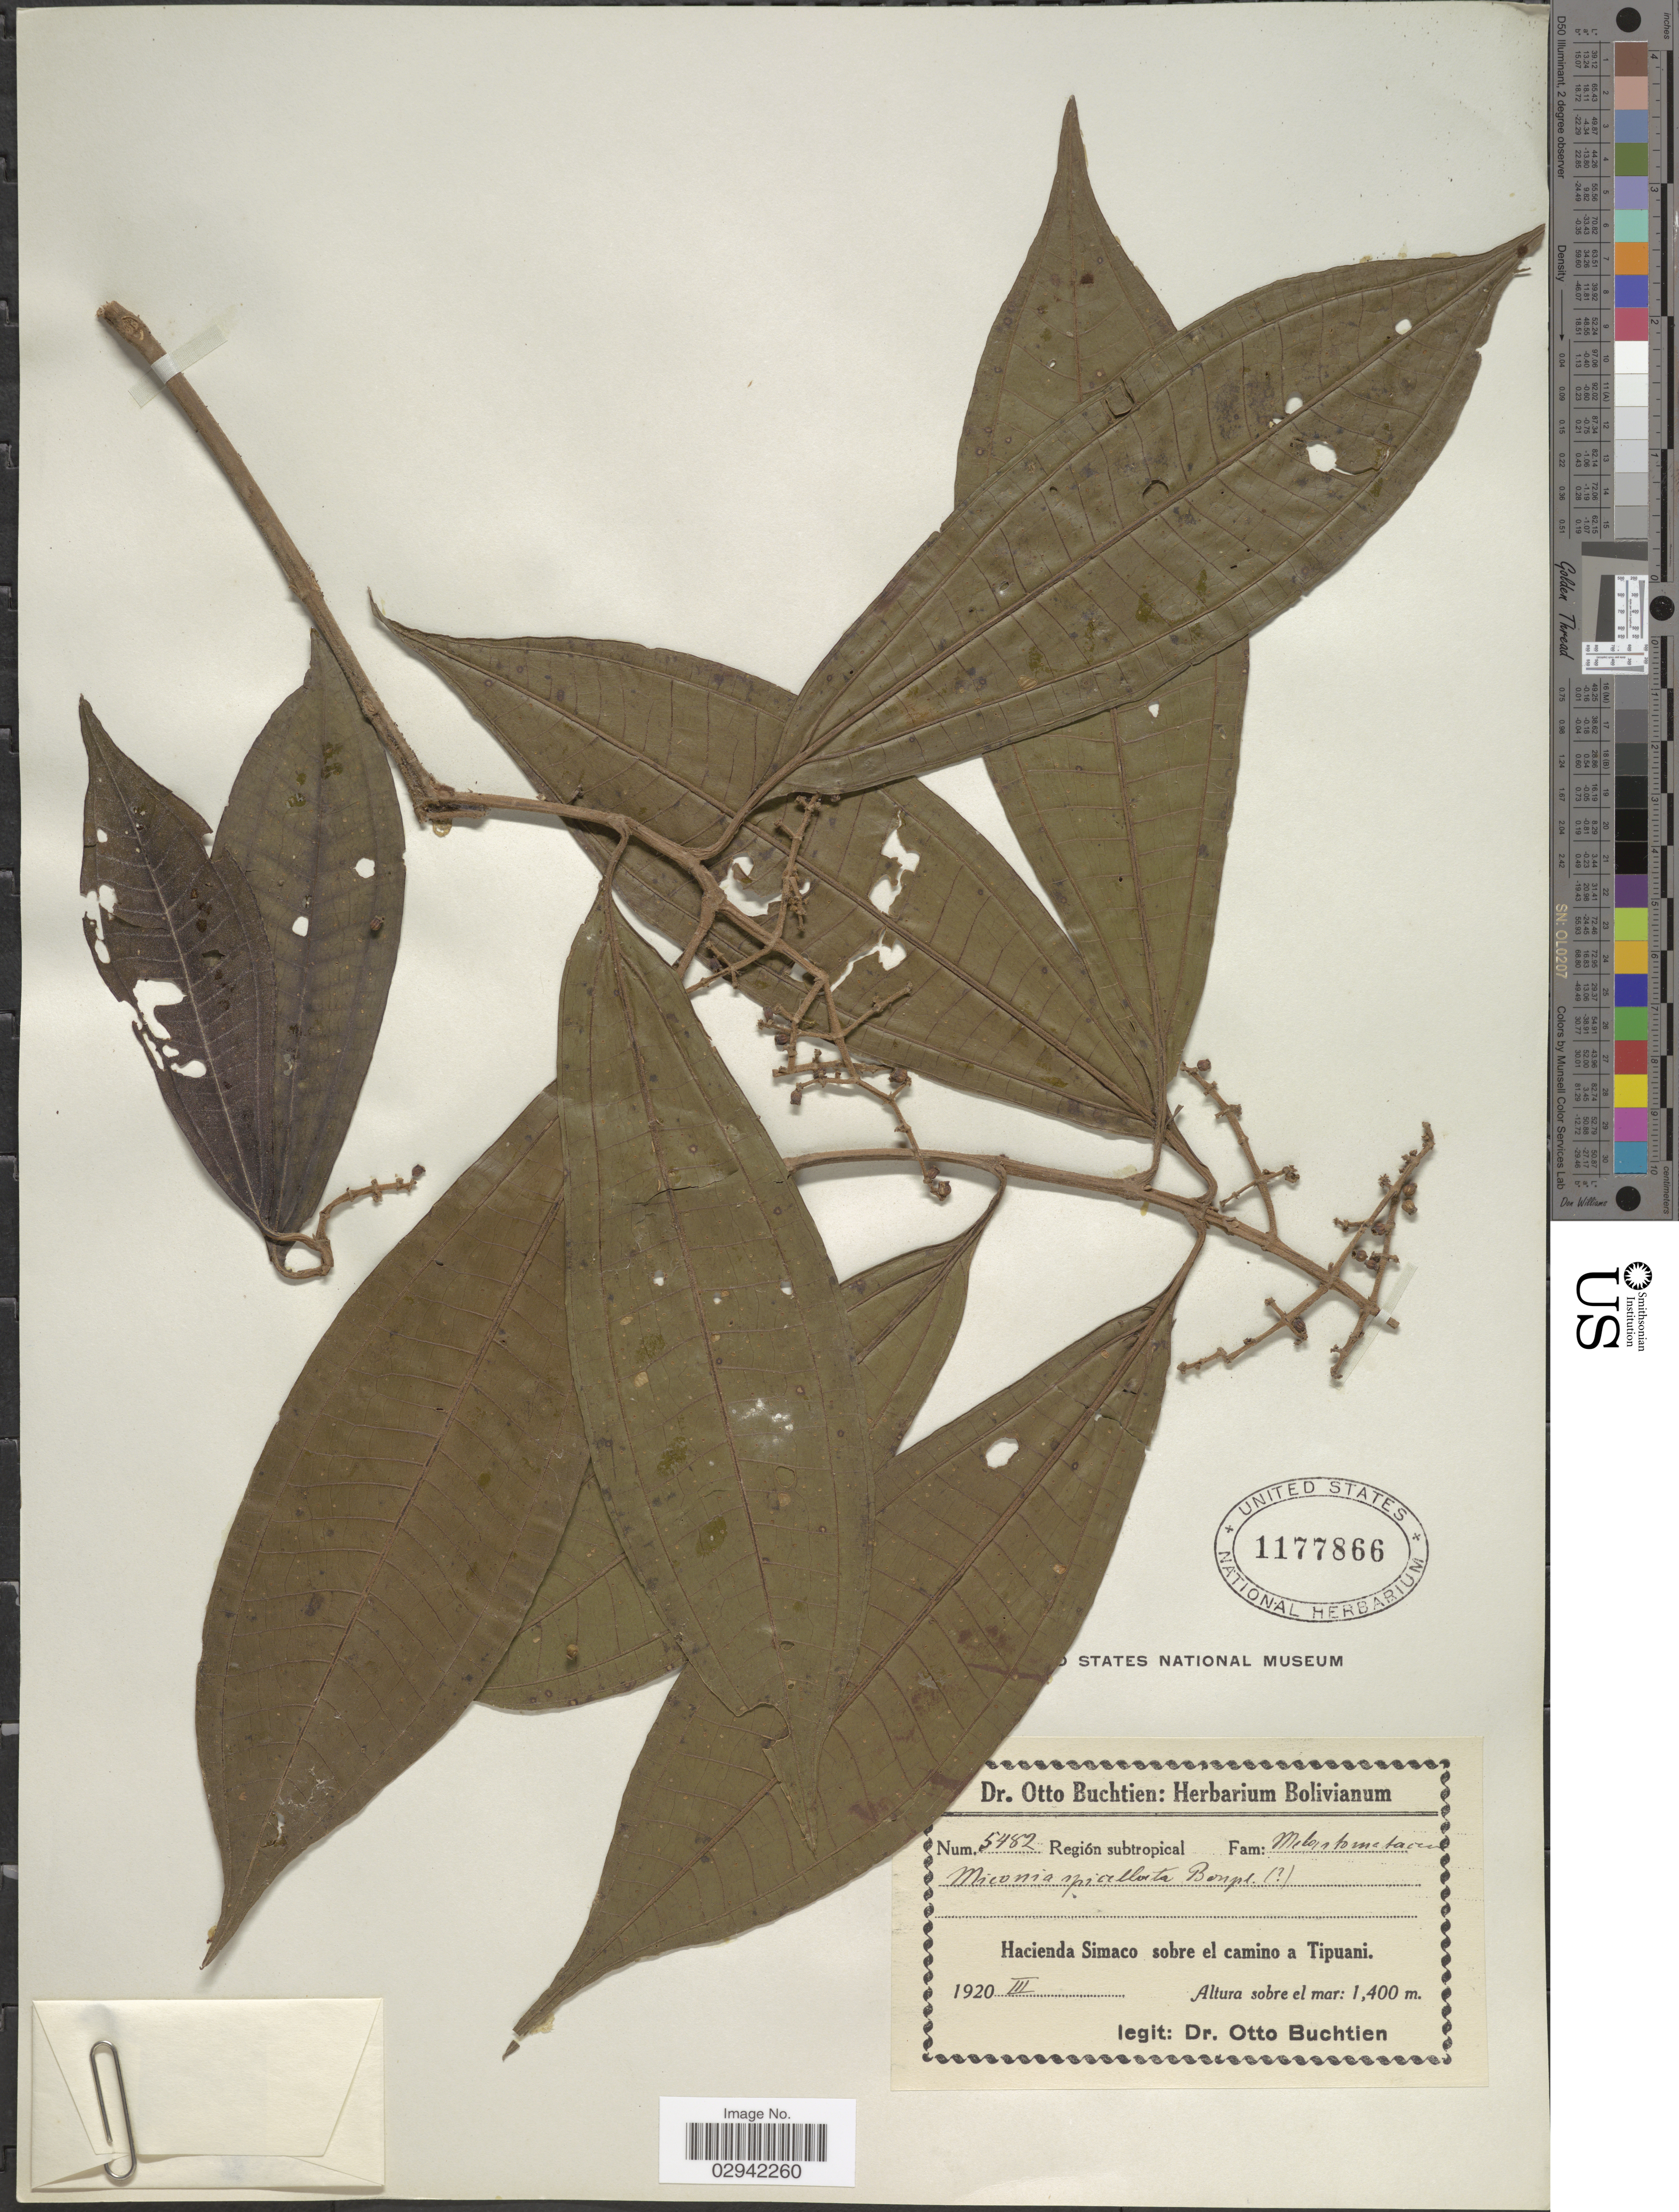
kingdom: Plantae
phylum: Tracheophyta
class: Magnoliopsida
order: Myrtales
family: Melastomataceae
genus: Miconia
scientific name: Miconia prasina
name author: (Sw.) DC.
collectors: O. Buchtien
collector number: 5482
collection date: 1920-03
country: Bolivia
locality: Región subtropical, Hacienda Simaco sobre el camino a Tipuani.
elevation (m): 1400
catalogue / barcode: US 1177866